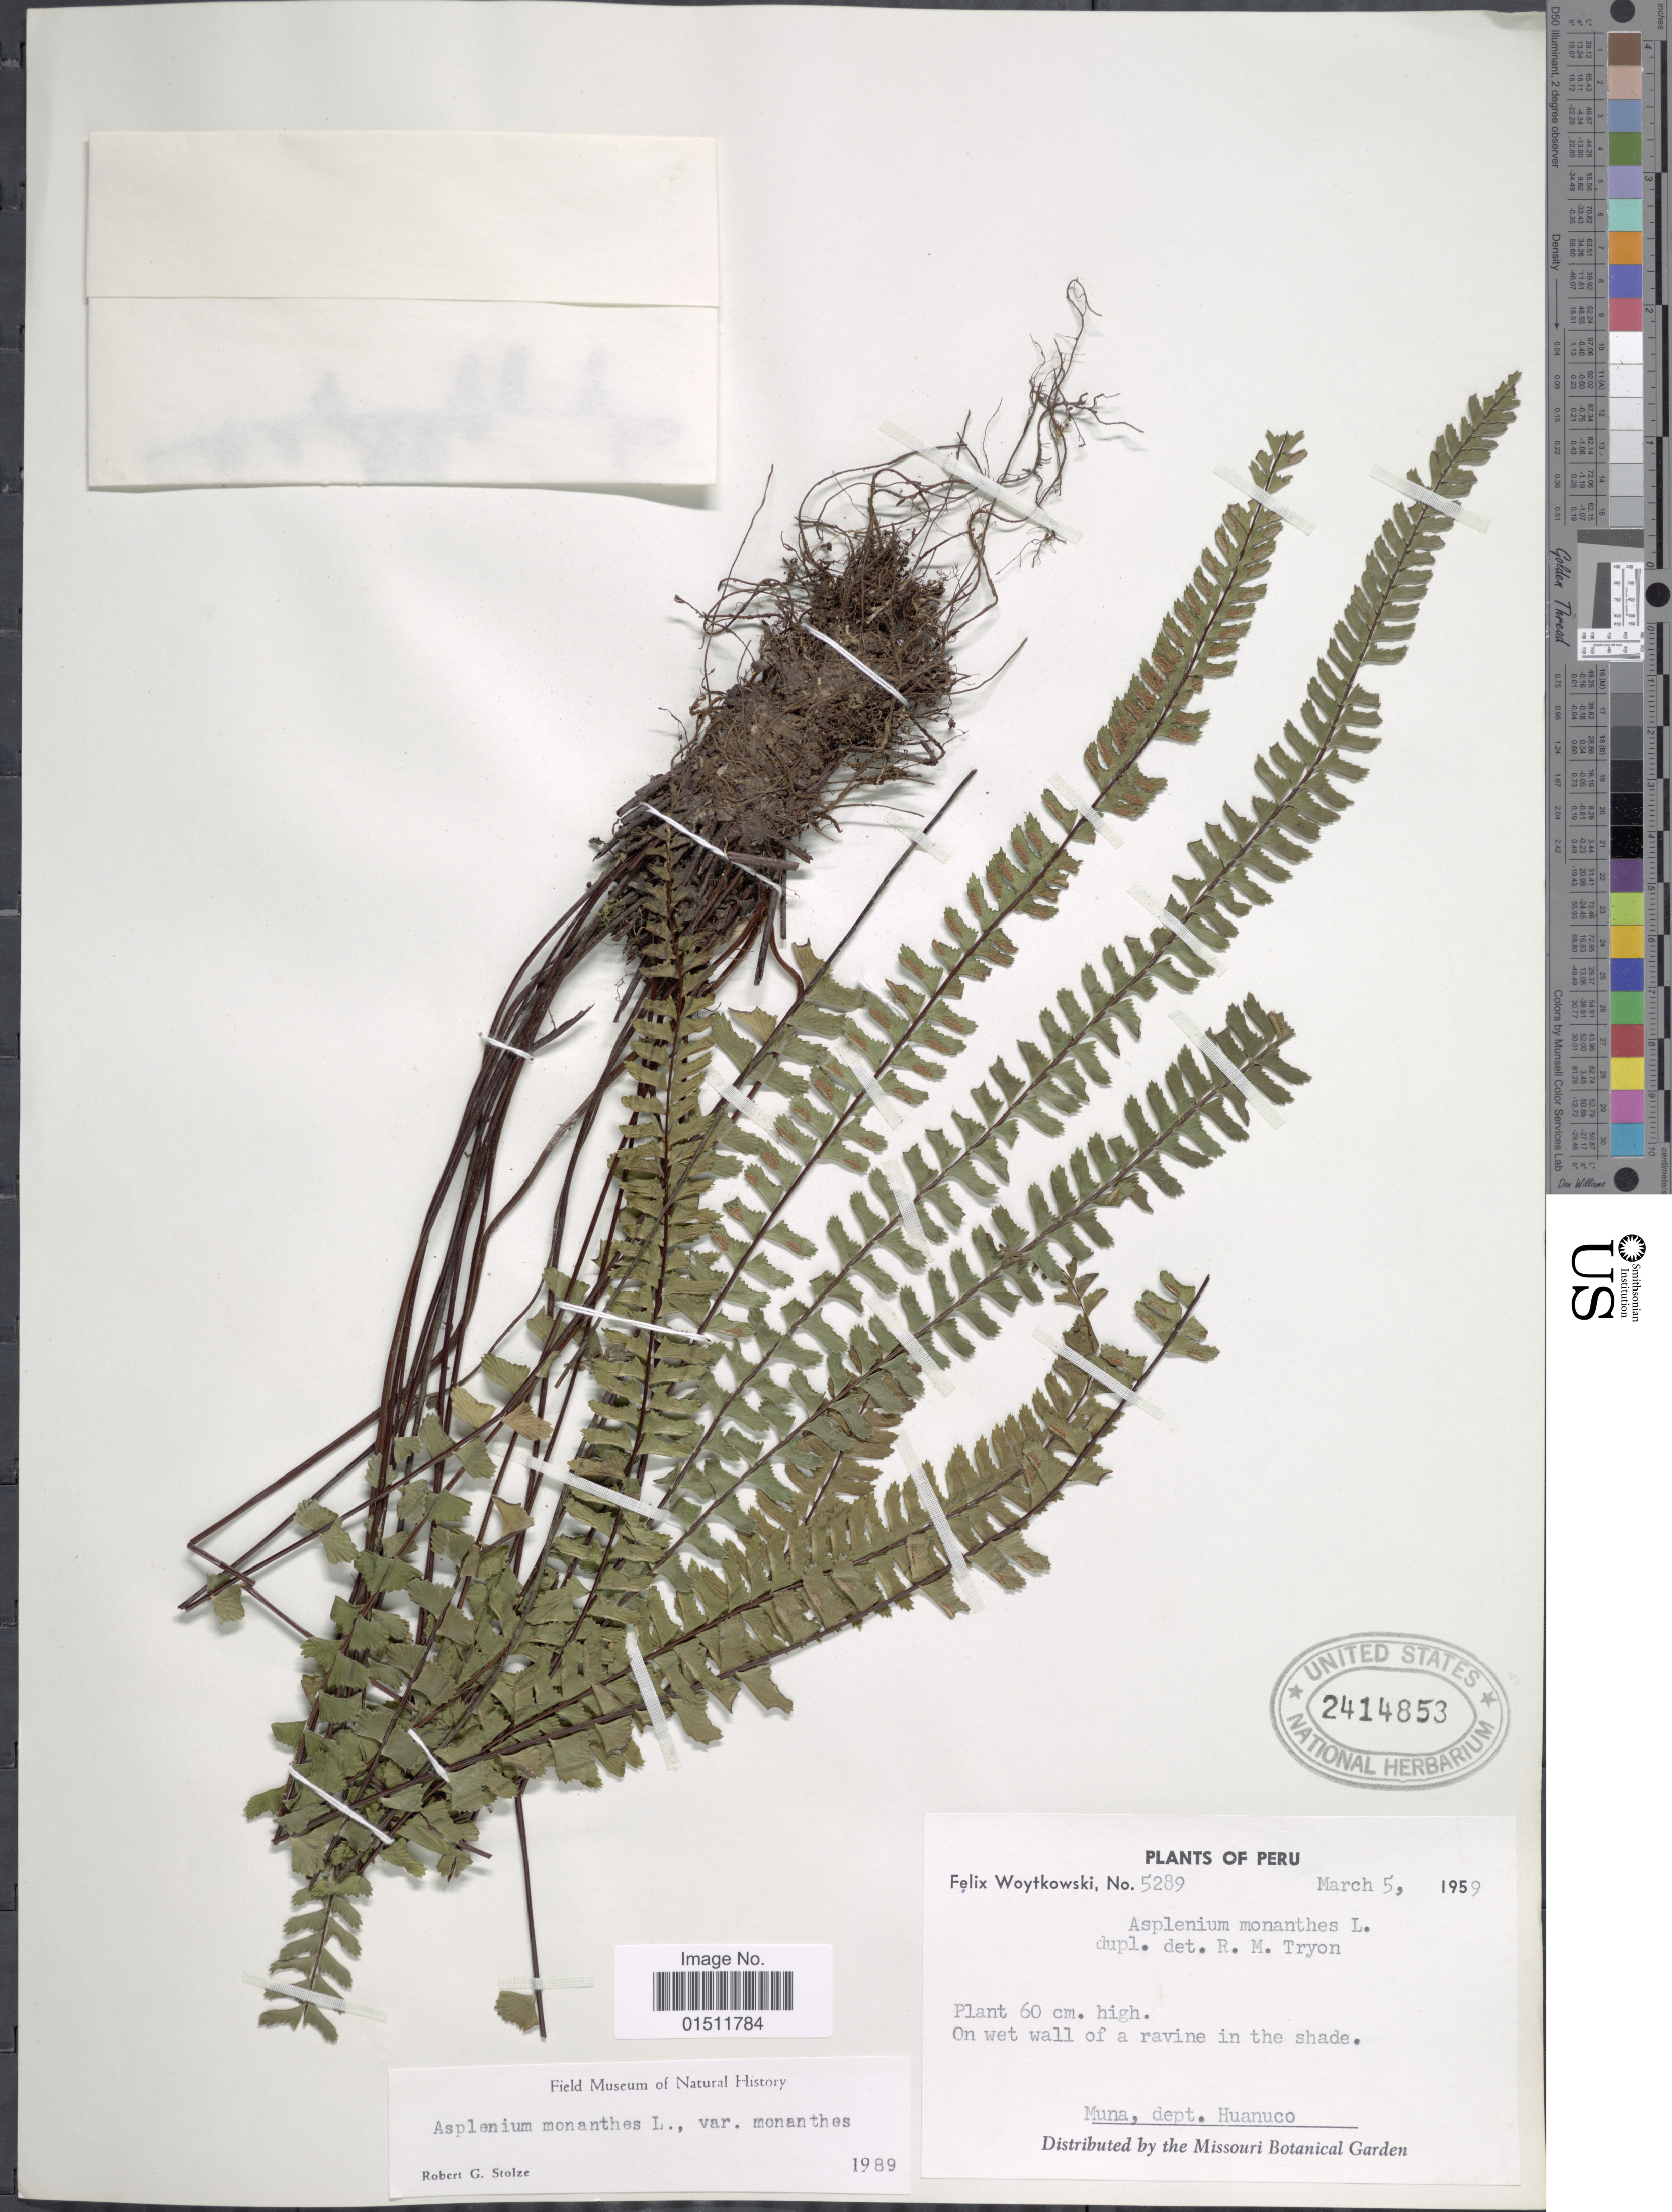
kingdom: Plantae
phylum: Tracheophyta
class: Polypodiopsida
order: Polypodiales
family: Aspleniaceae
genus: Asplenium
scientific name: Asplenium monanthes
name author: L.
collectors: F. Woytkowski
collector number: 5289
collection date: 1959-03-05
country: Peru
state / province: Huánuco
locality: Muna, dept. Huanuco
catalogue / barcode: US 2414853